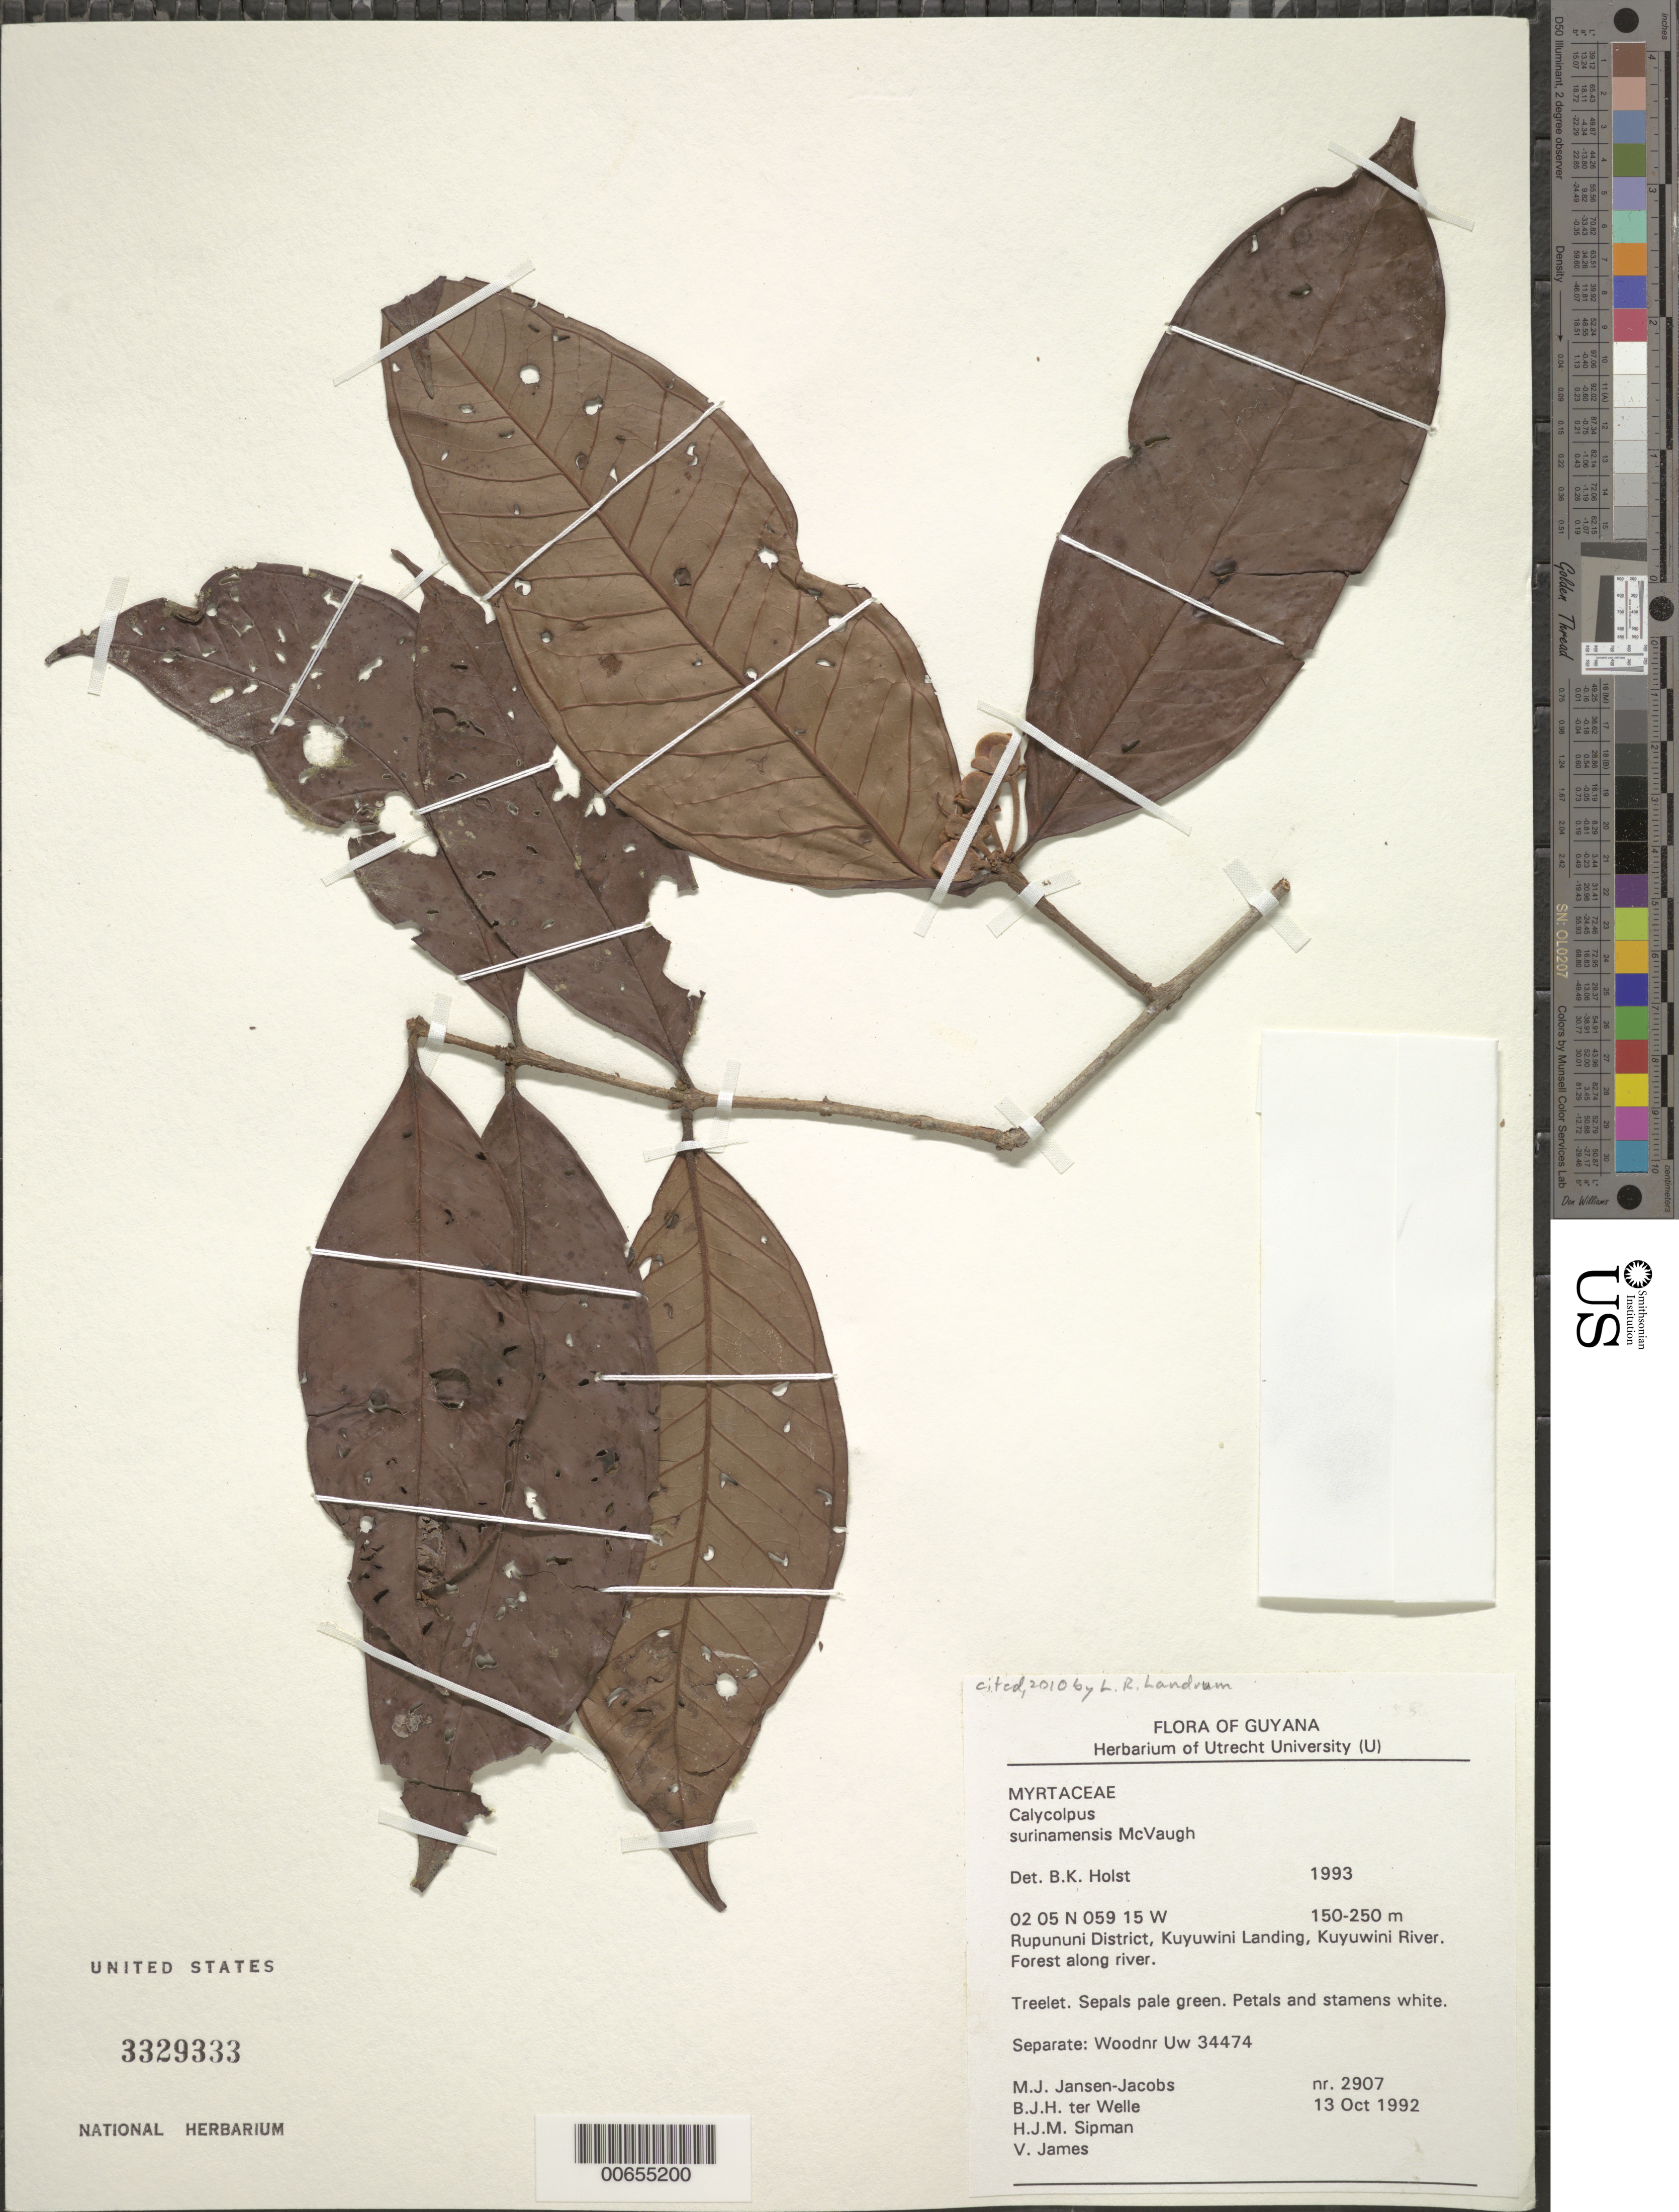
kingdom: Plantae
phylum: Tracheophyta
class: Magnoliopsida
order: Myrtales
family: Myrtaceae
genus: Calycolpus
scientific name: Calycolpus surinamensis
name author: McVaugh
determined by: Holst, Bruce K.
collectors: M. J. Jansen-Jacobs, B. Welle, H. J. M. Sipman & V. James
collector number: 2907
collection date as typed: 13-Oct-92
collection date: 1992-10-13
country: Guyana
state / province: U. Takutu-U. Essequibo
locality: Kuyuwini Landing, Kuyuwini River, Rupununi District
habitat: Forest along river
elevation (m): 150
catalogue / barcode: US 3329333